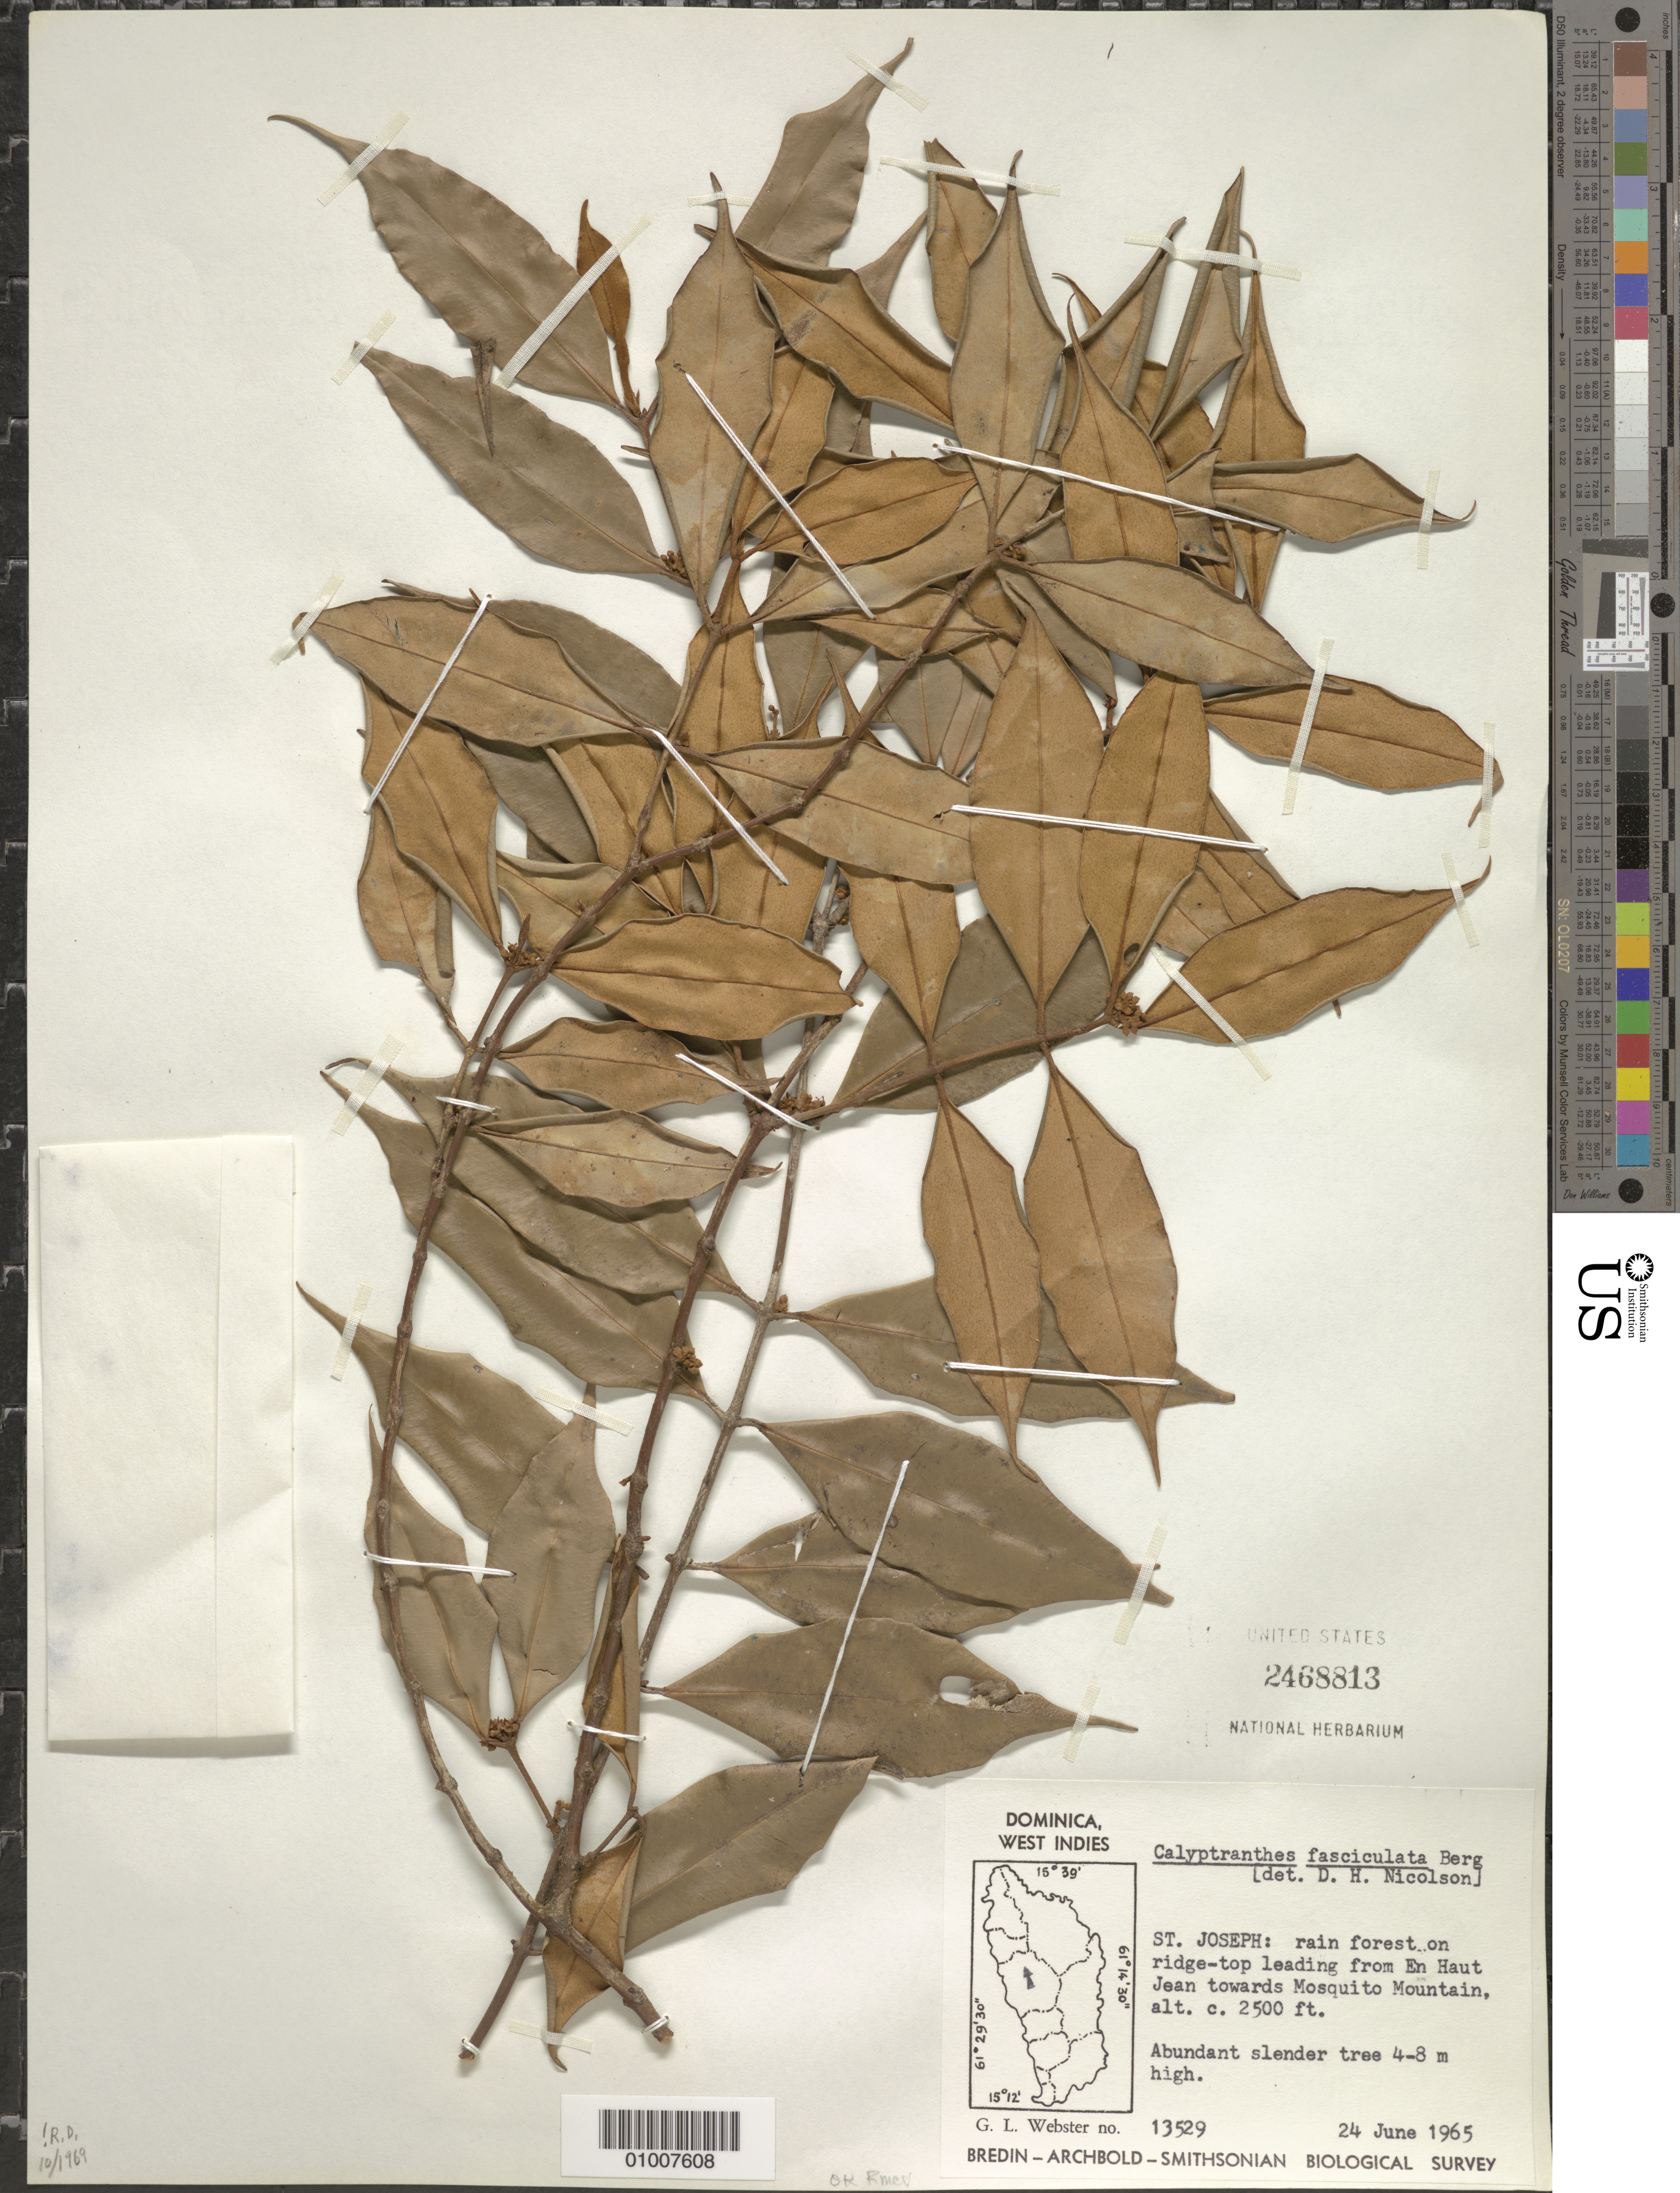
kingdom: Plantae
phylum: Tracheophyta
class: Magnoliopsida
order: Myrtales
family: Myrtaceae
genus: Myrcia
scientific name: Myrcia fasciculata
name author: (O. Berg) K. Campbell & K. Samra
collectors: G. L. Webster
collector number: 13529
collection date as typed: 24 Jun 1965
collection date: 1965-06-24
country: Dominica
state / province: St. Joseph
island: Dominica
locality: Ridgetop leading from En Haut Jean towards Mosquito Mountain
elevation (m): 762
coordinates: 0 N, 0 E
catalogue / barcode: US 2468813